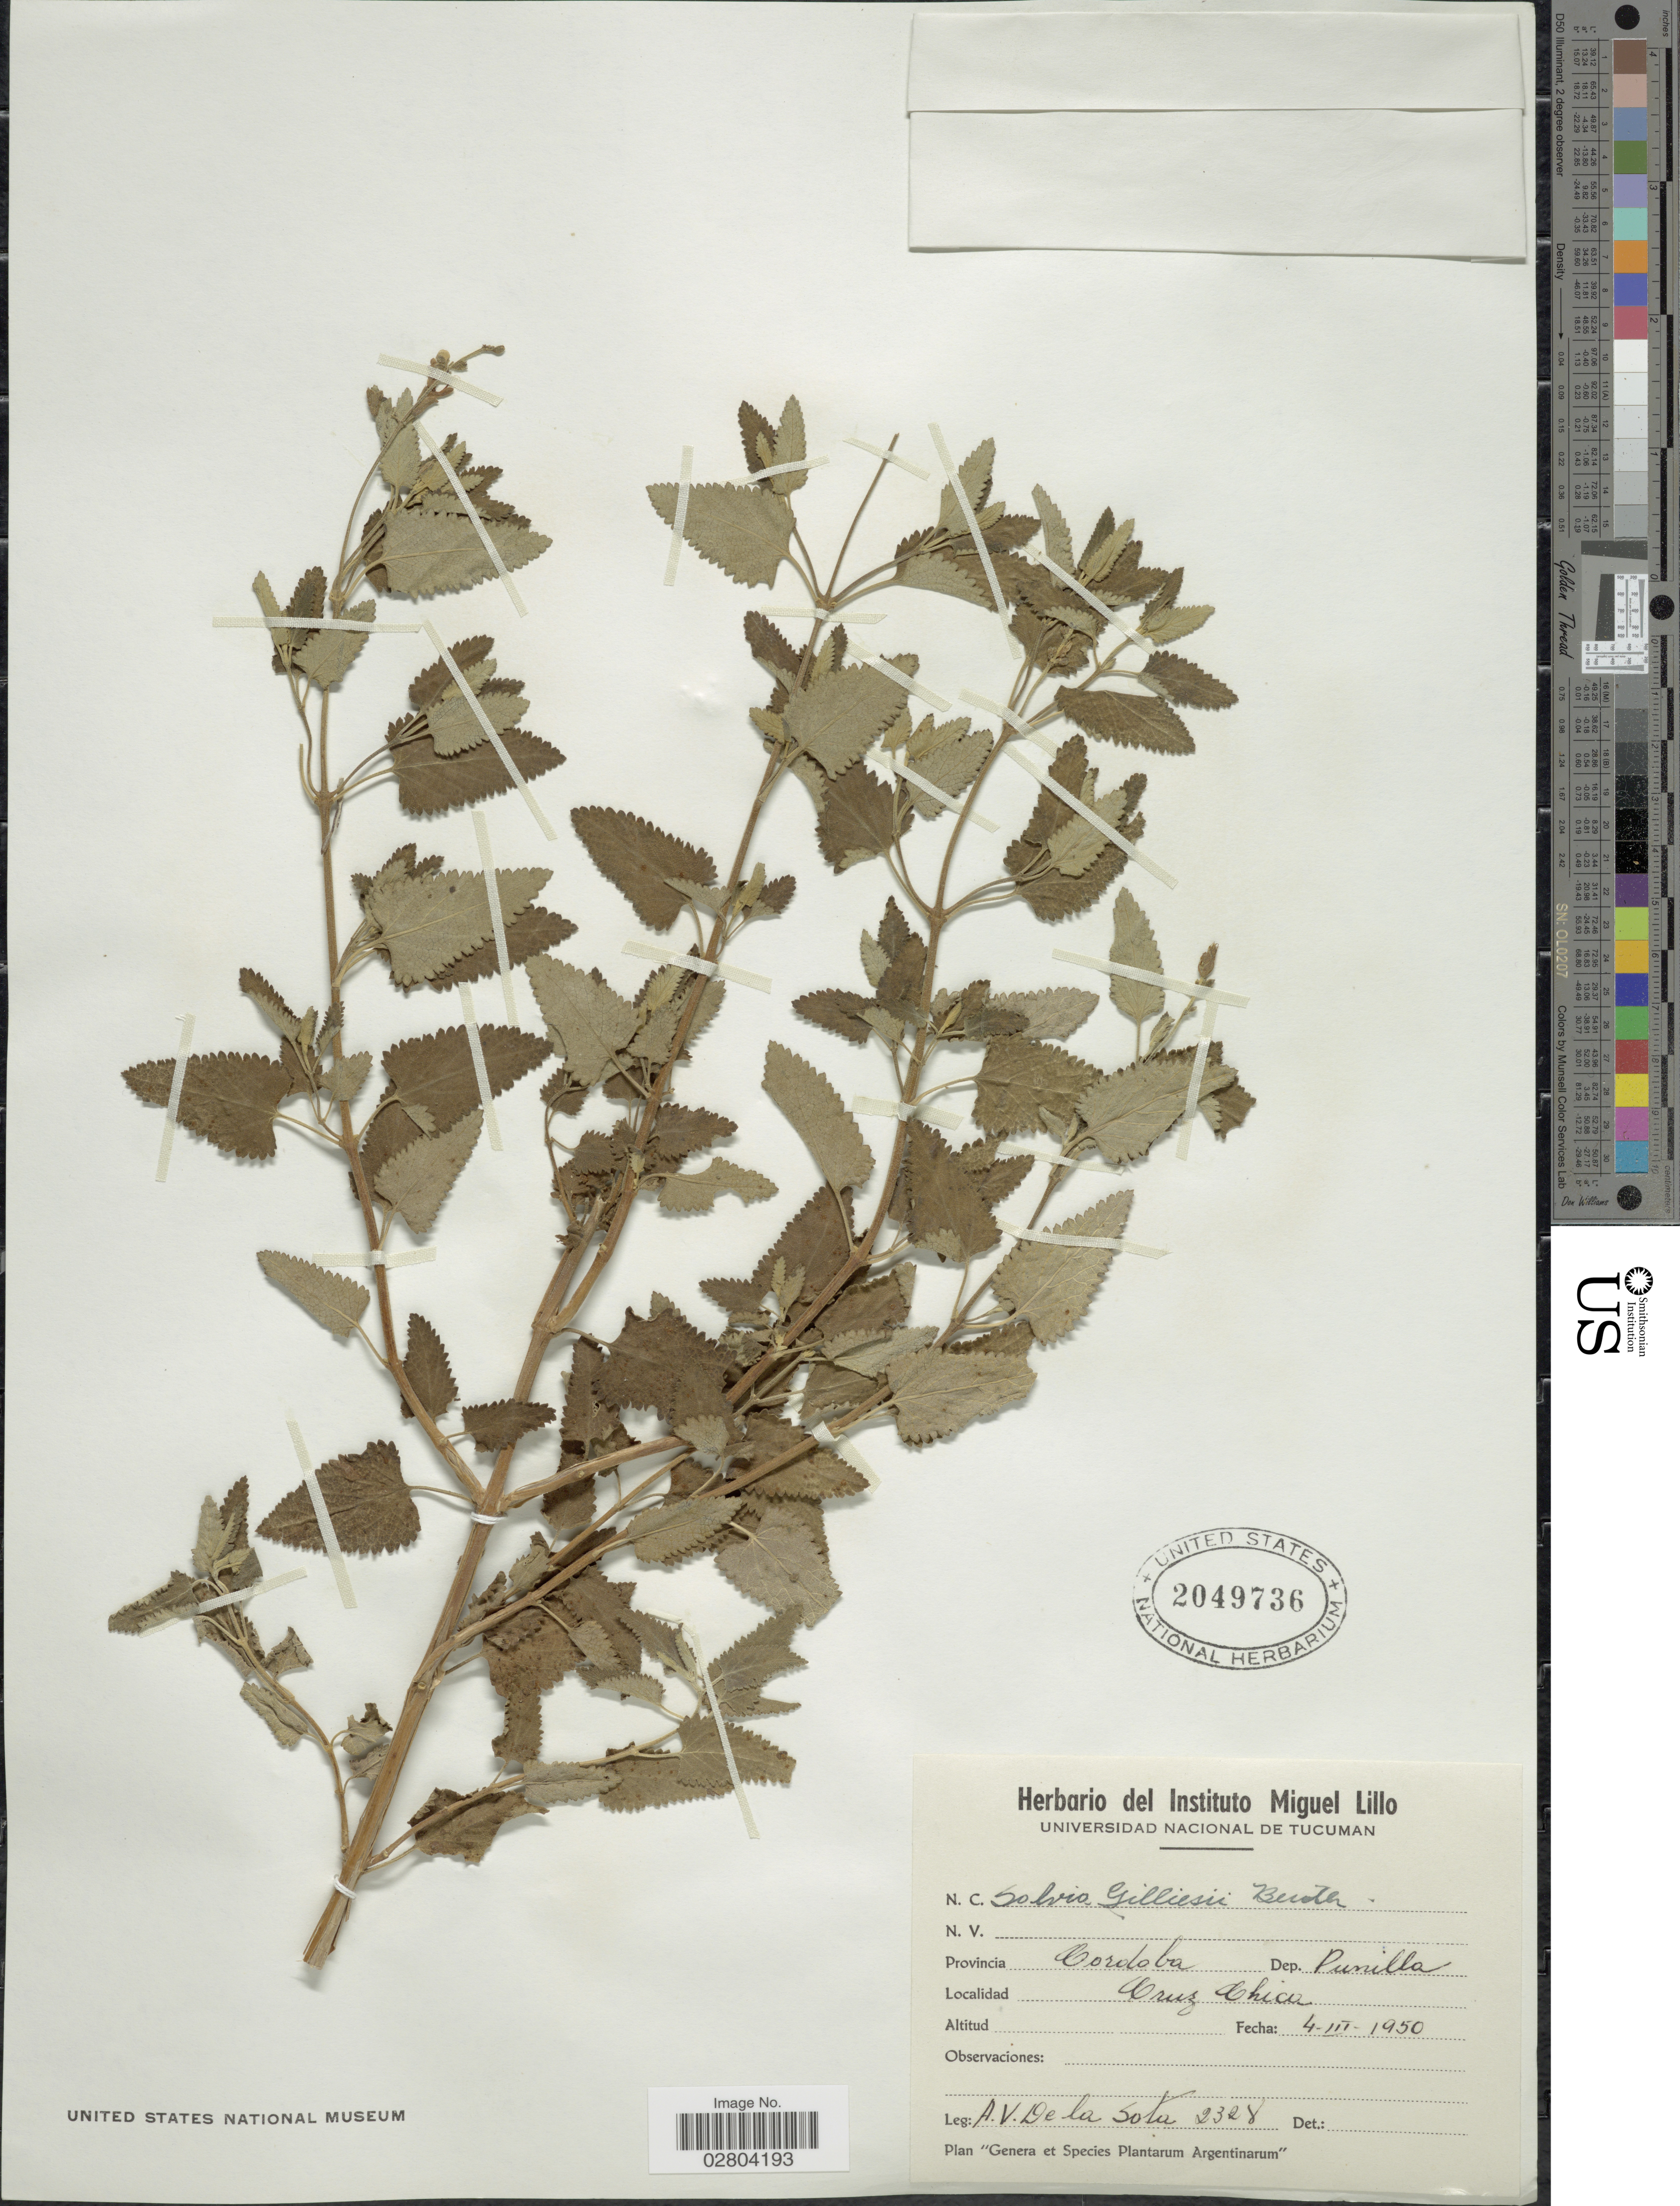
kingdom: Plantae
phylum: Tracheophyta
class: Magnoliopsida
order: Lamiales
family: Lamiaceae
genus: Salvia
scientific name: Salvia cuspidata subsp. gilliesii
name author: (Benth.) J.R.I. Wood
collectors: A. De la sota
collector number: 2328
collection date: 1950-03-04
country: Argentina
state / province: Cordoba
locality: Dep. Punilla. Cruz Chica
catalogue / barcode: US 2049736